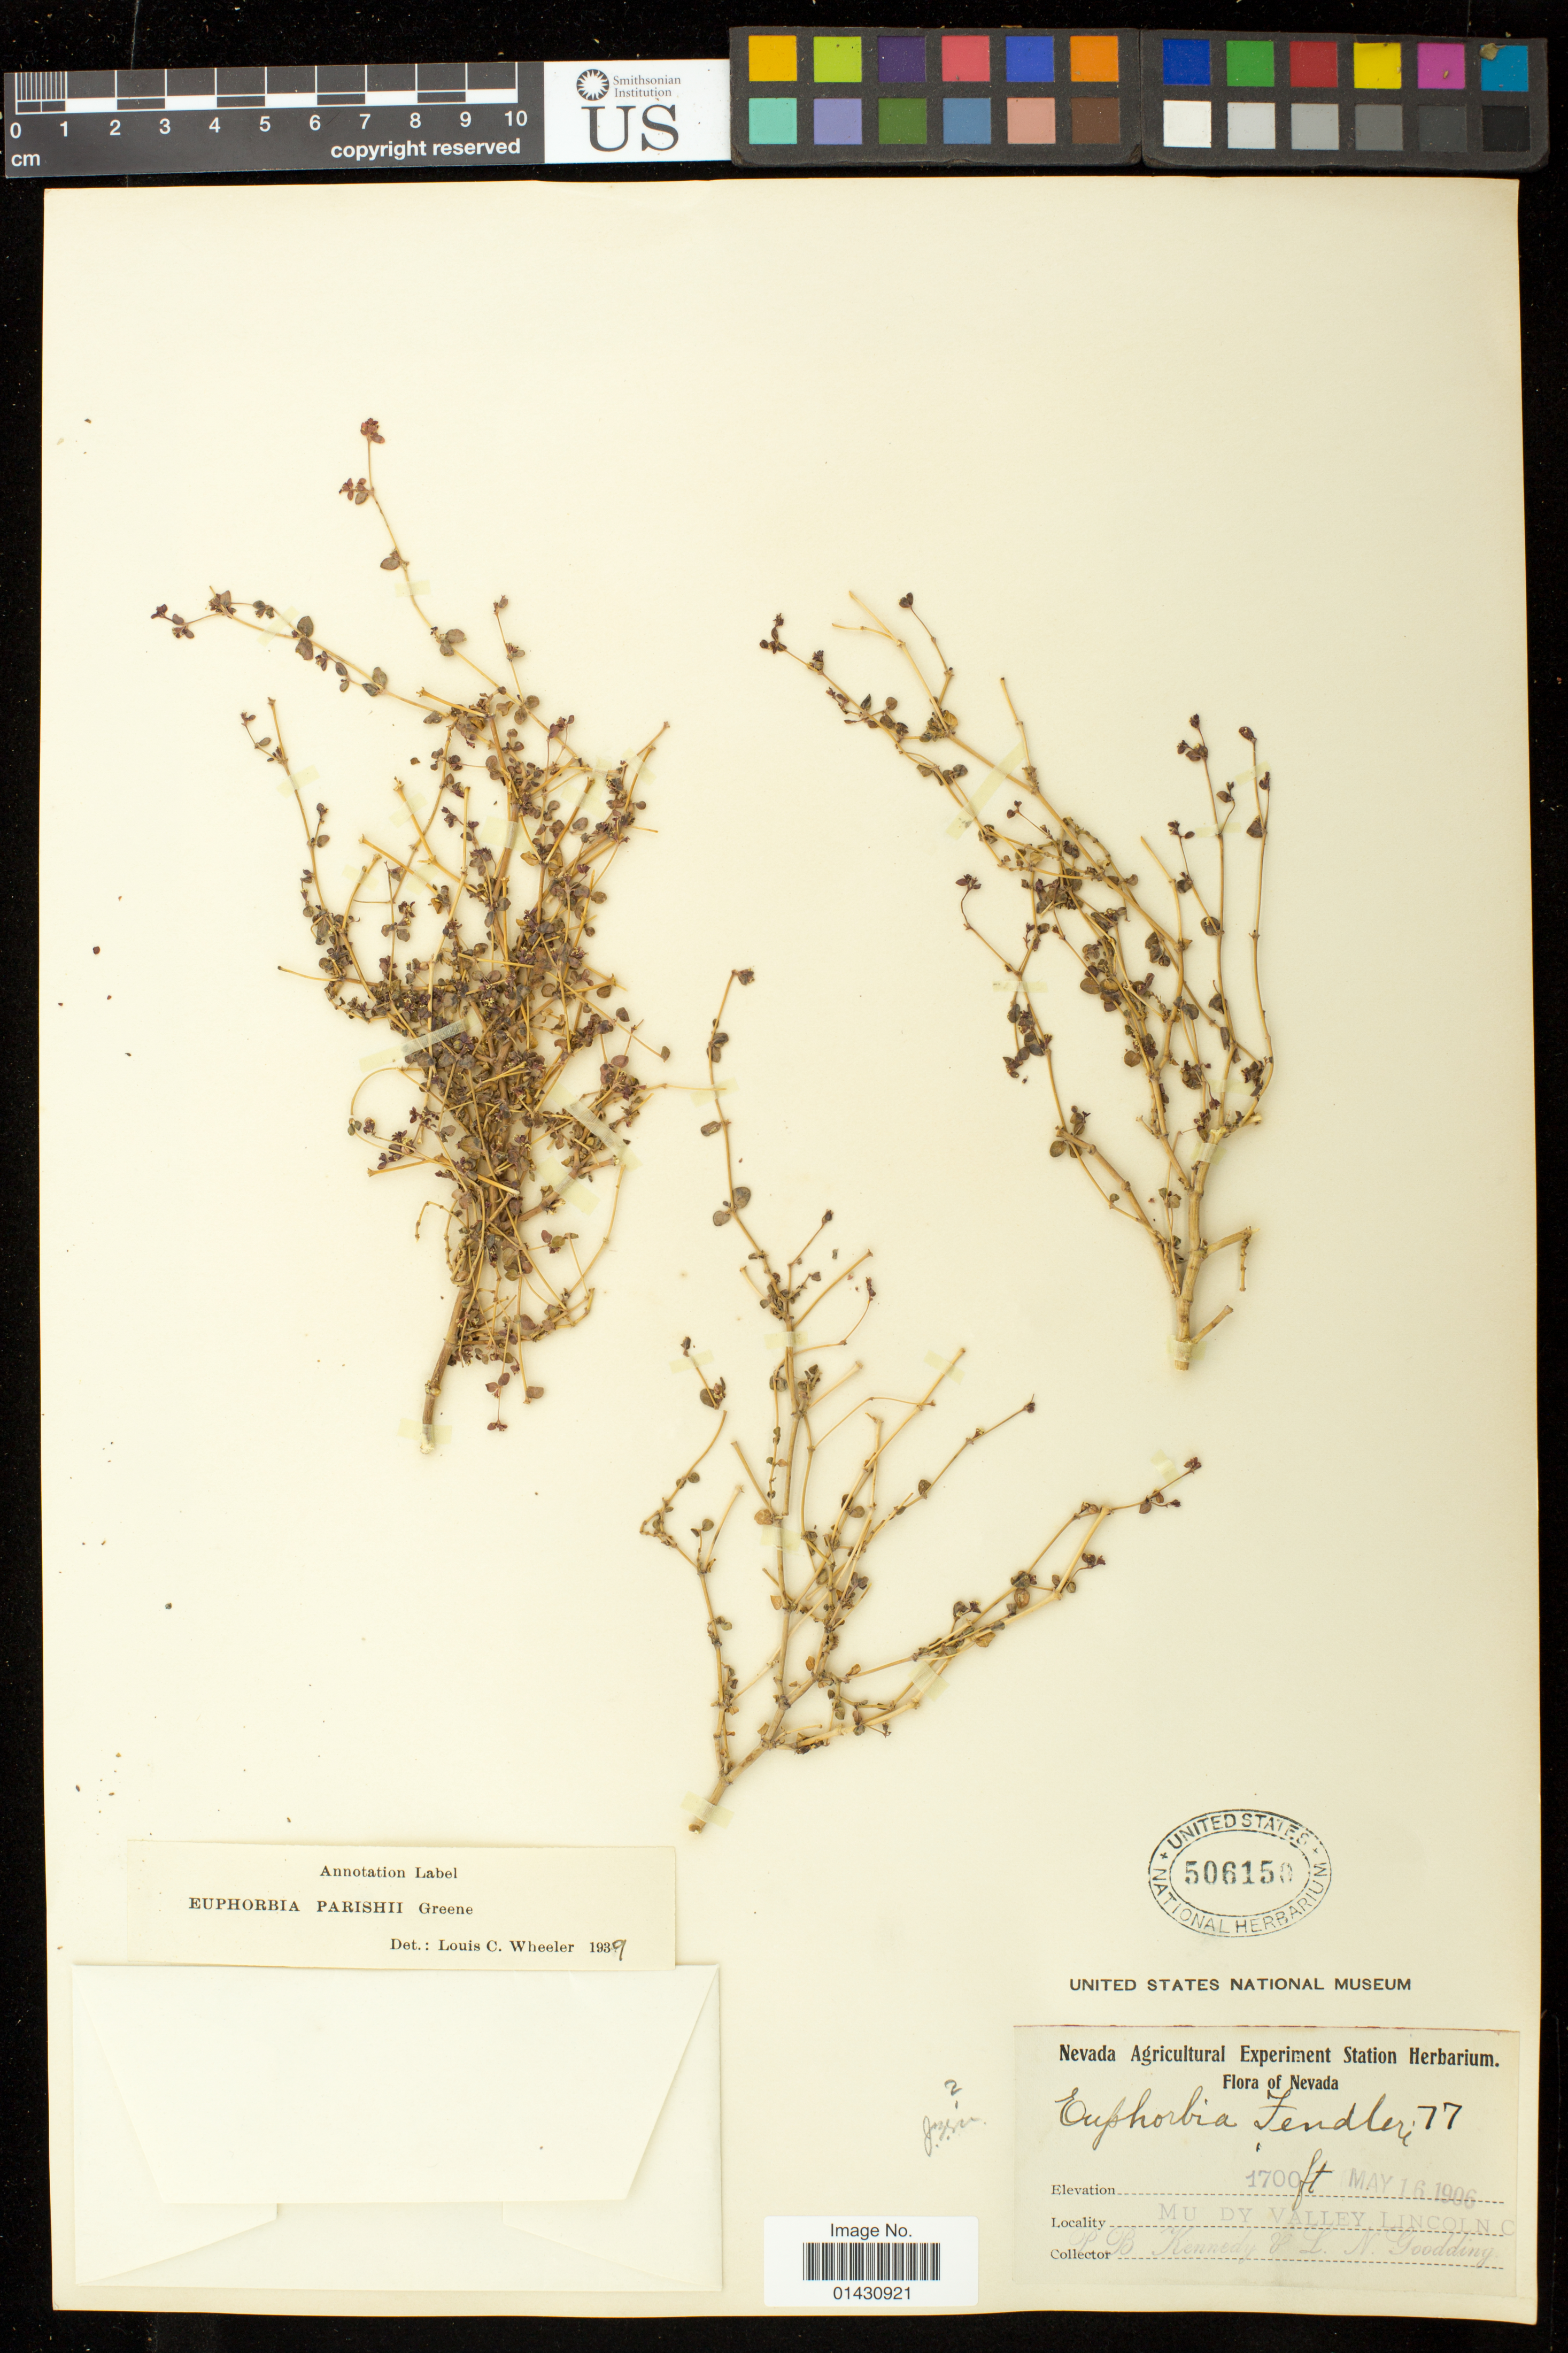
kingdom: Plantae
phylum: Tracheophyta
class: Magnoliopsida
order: Malpighiales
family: Euphorbiaceae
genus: Euphorbia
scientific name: Euphorbia parishii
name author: Greene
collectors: P. B. Kennedy & L. N. Goodding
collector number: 77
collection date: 1906-05-16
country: United States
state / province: Nevada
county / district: Lincoln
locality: Mudy Valley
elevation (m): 518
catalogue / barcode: US 506150